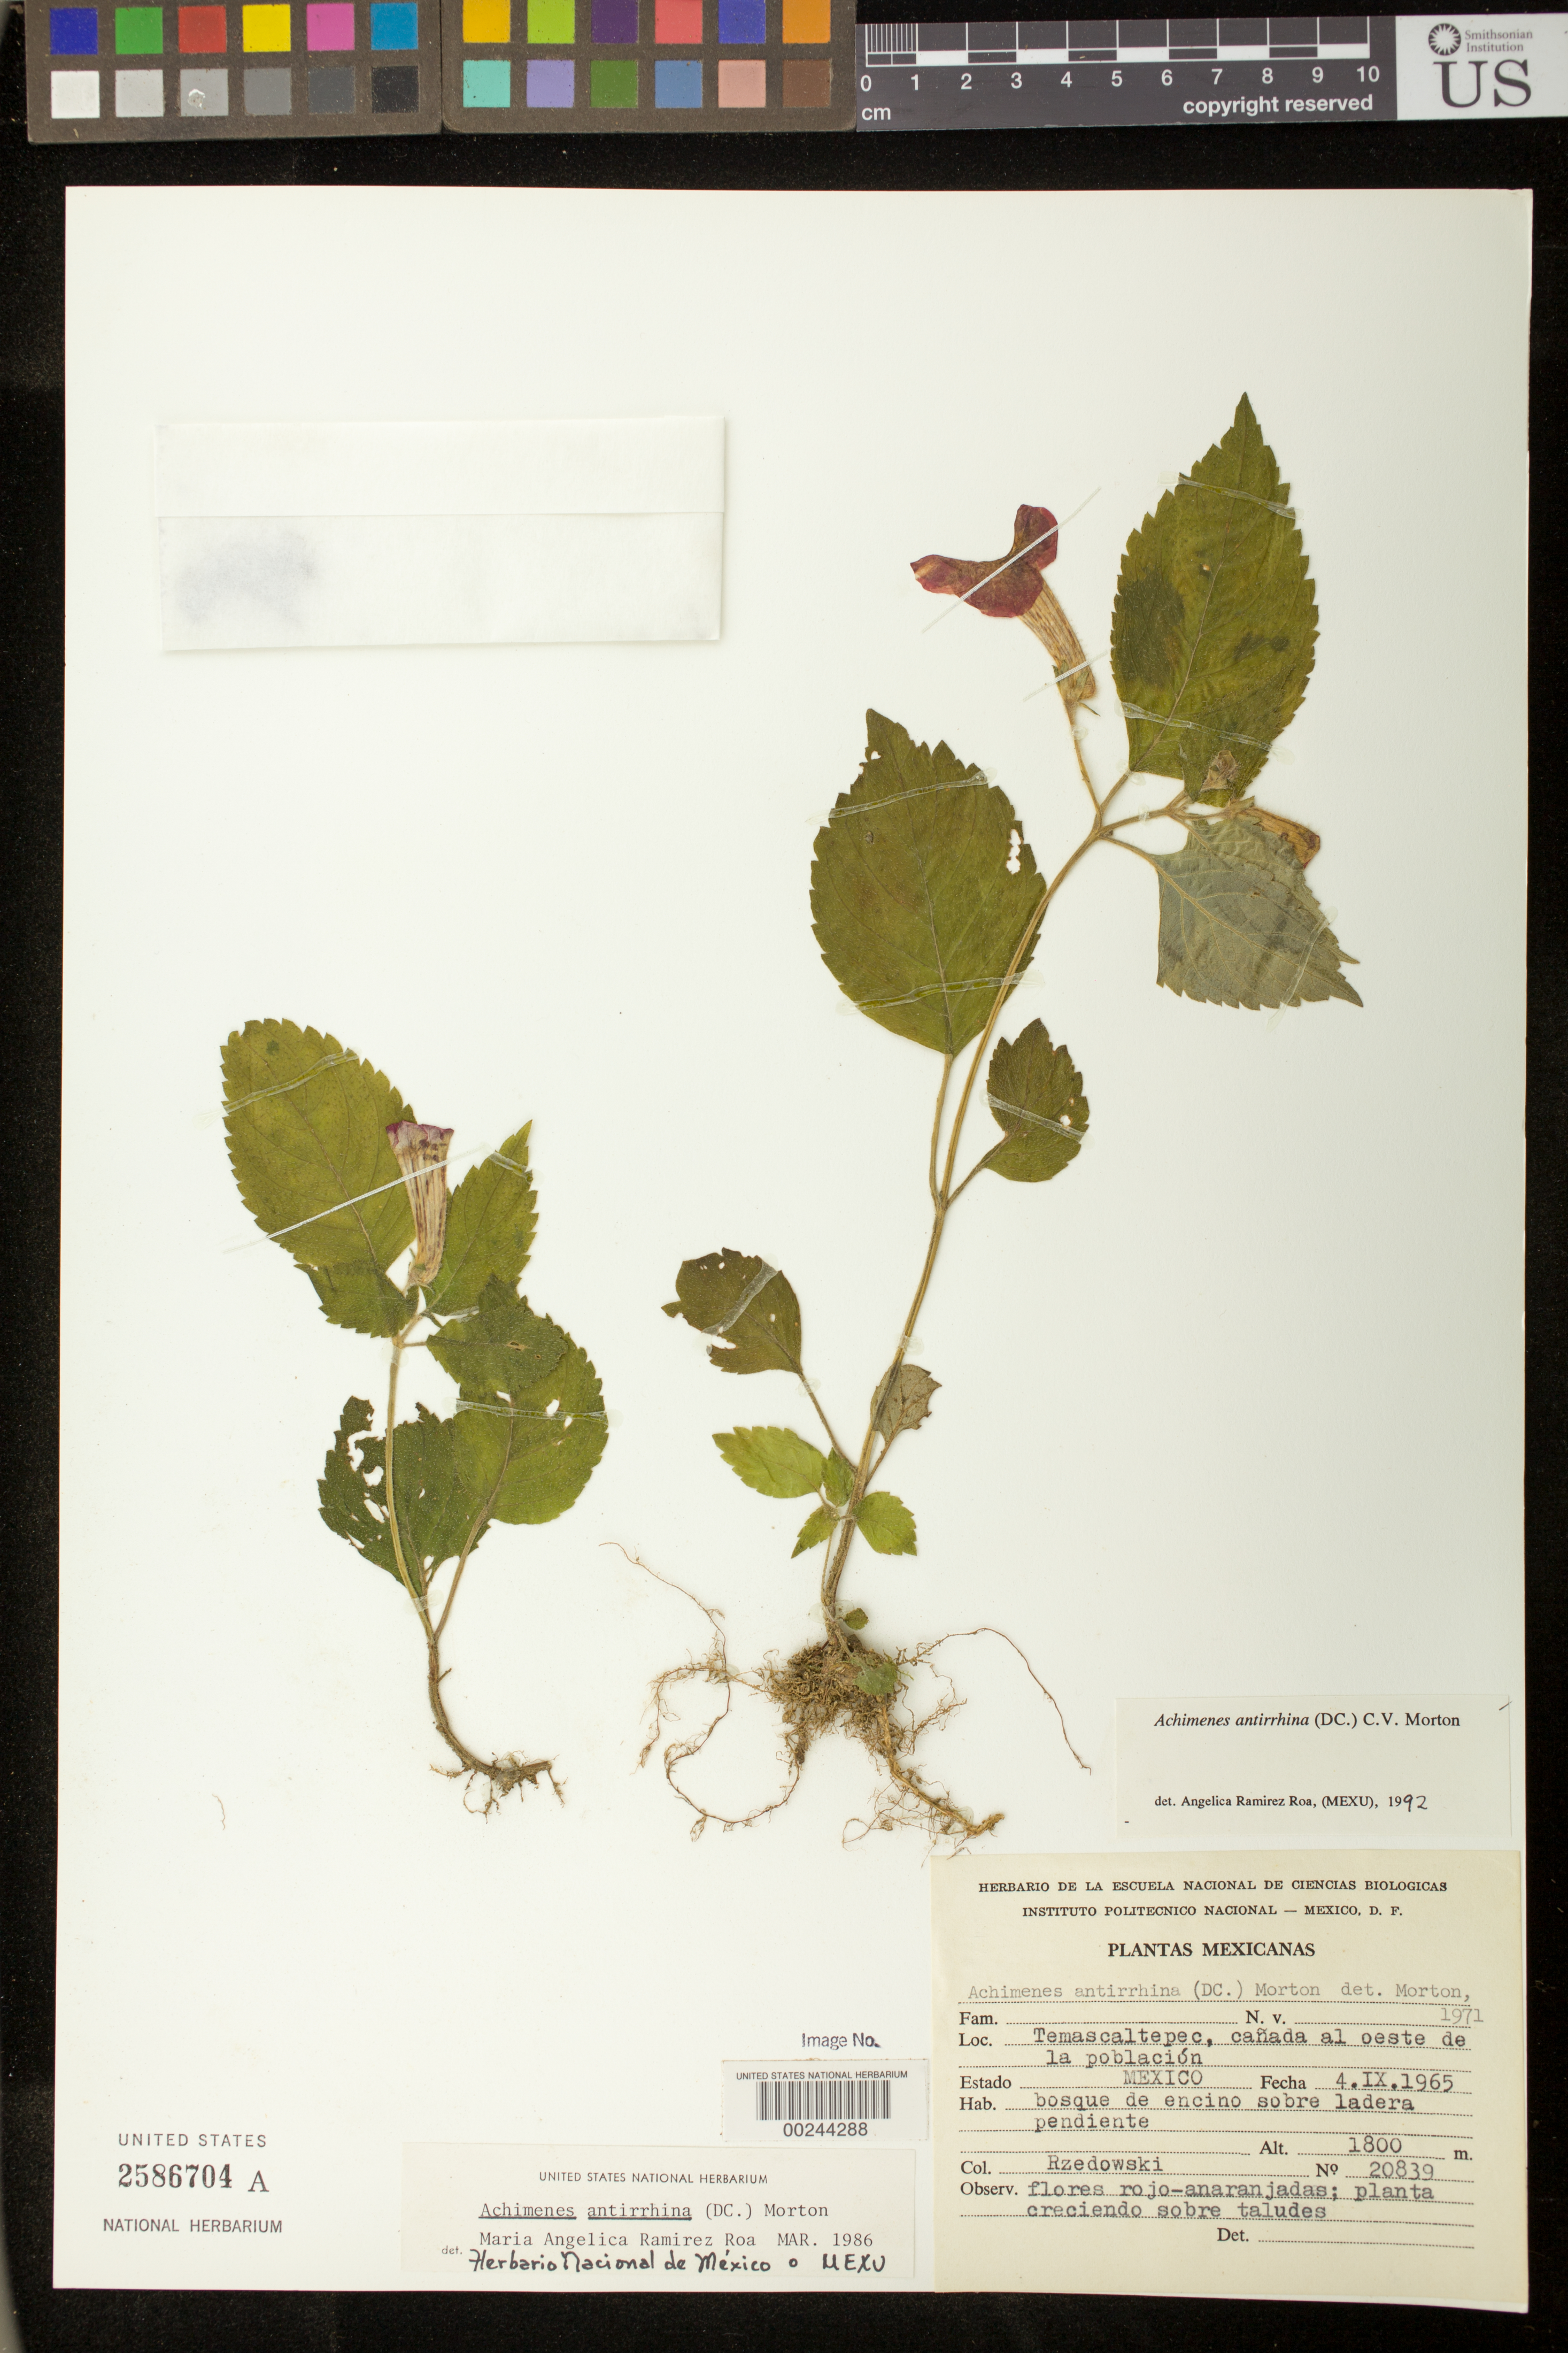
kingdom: Plantae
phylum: Tracheophyta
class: Magnoliopsida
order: Lamiales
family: Gesneriaceae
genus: Achimenes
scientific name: Achimenes antirrhina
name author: (DC.) C.V. Morton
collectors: J. Rzedowski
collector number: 20839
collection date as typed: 04 Sep 1965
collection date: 1965-09-04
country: Mexico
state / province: México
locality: Temascaltepec, Canada W of the village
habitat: Forest ...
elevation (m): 1800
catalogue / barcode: US 2586704A